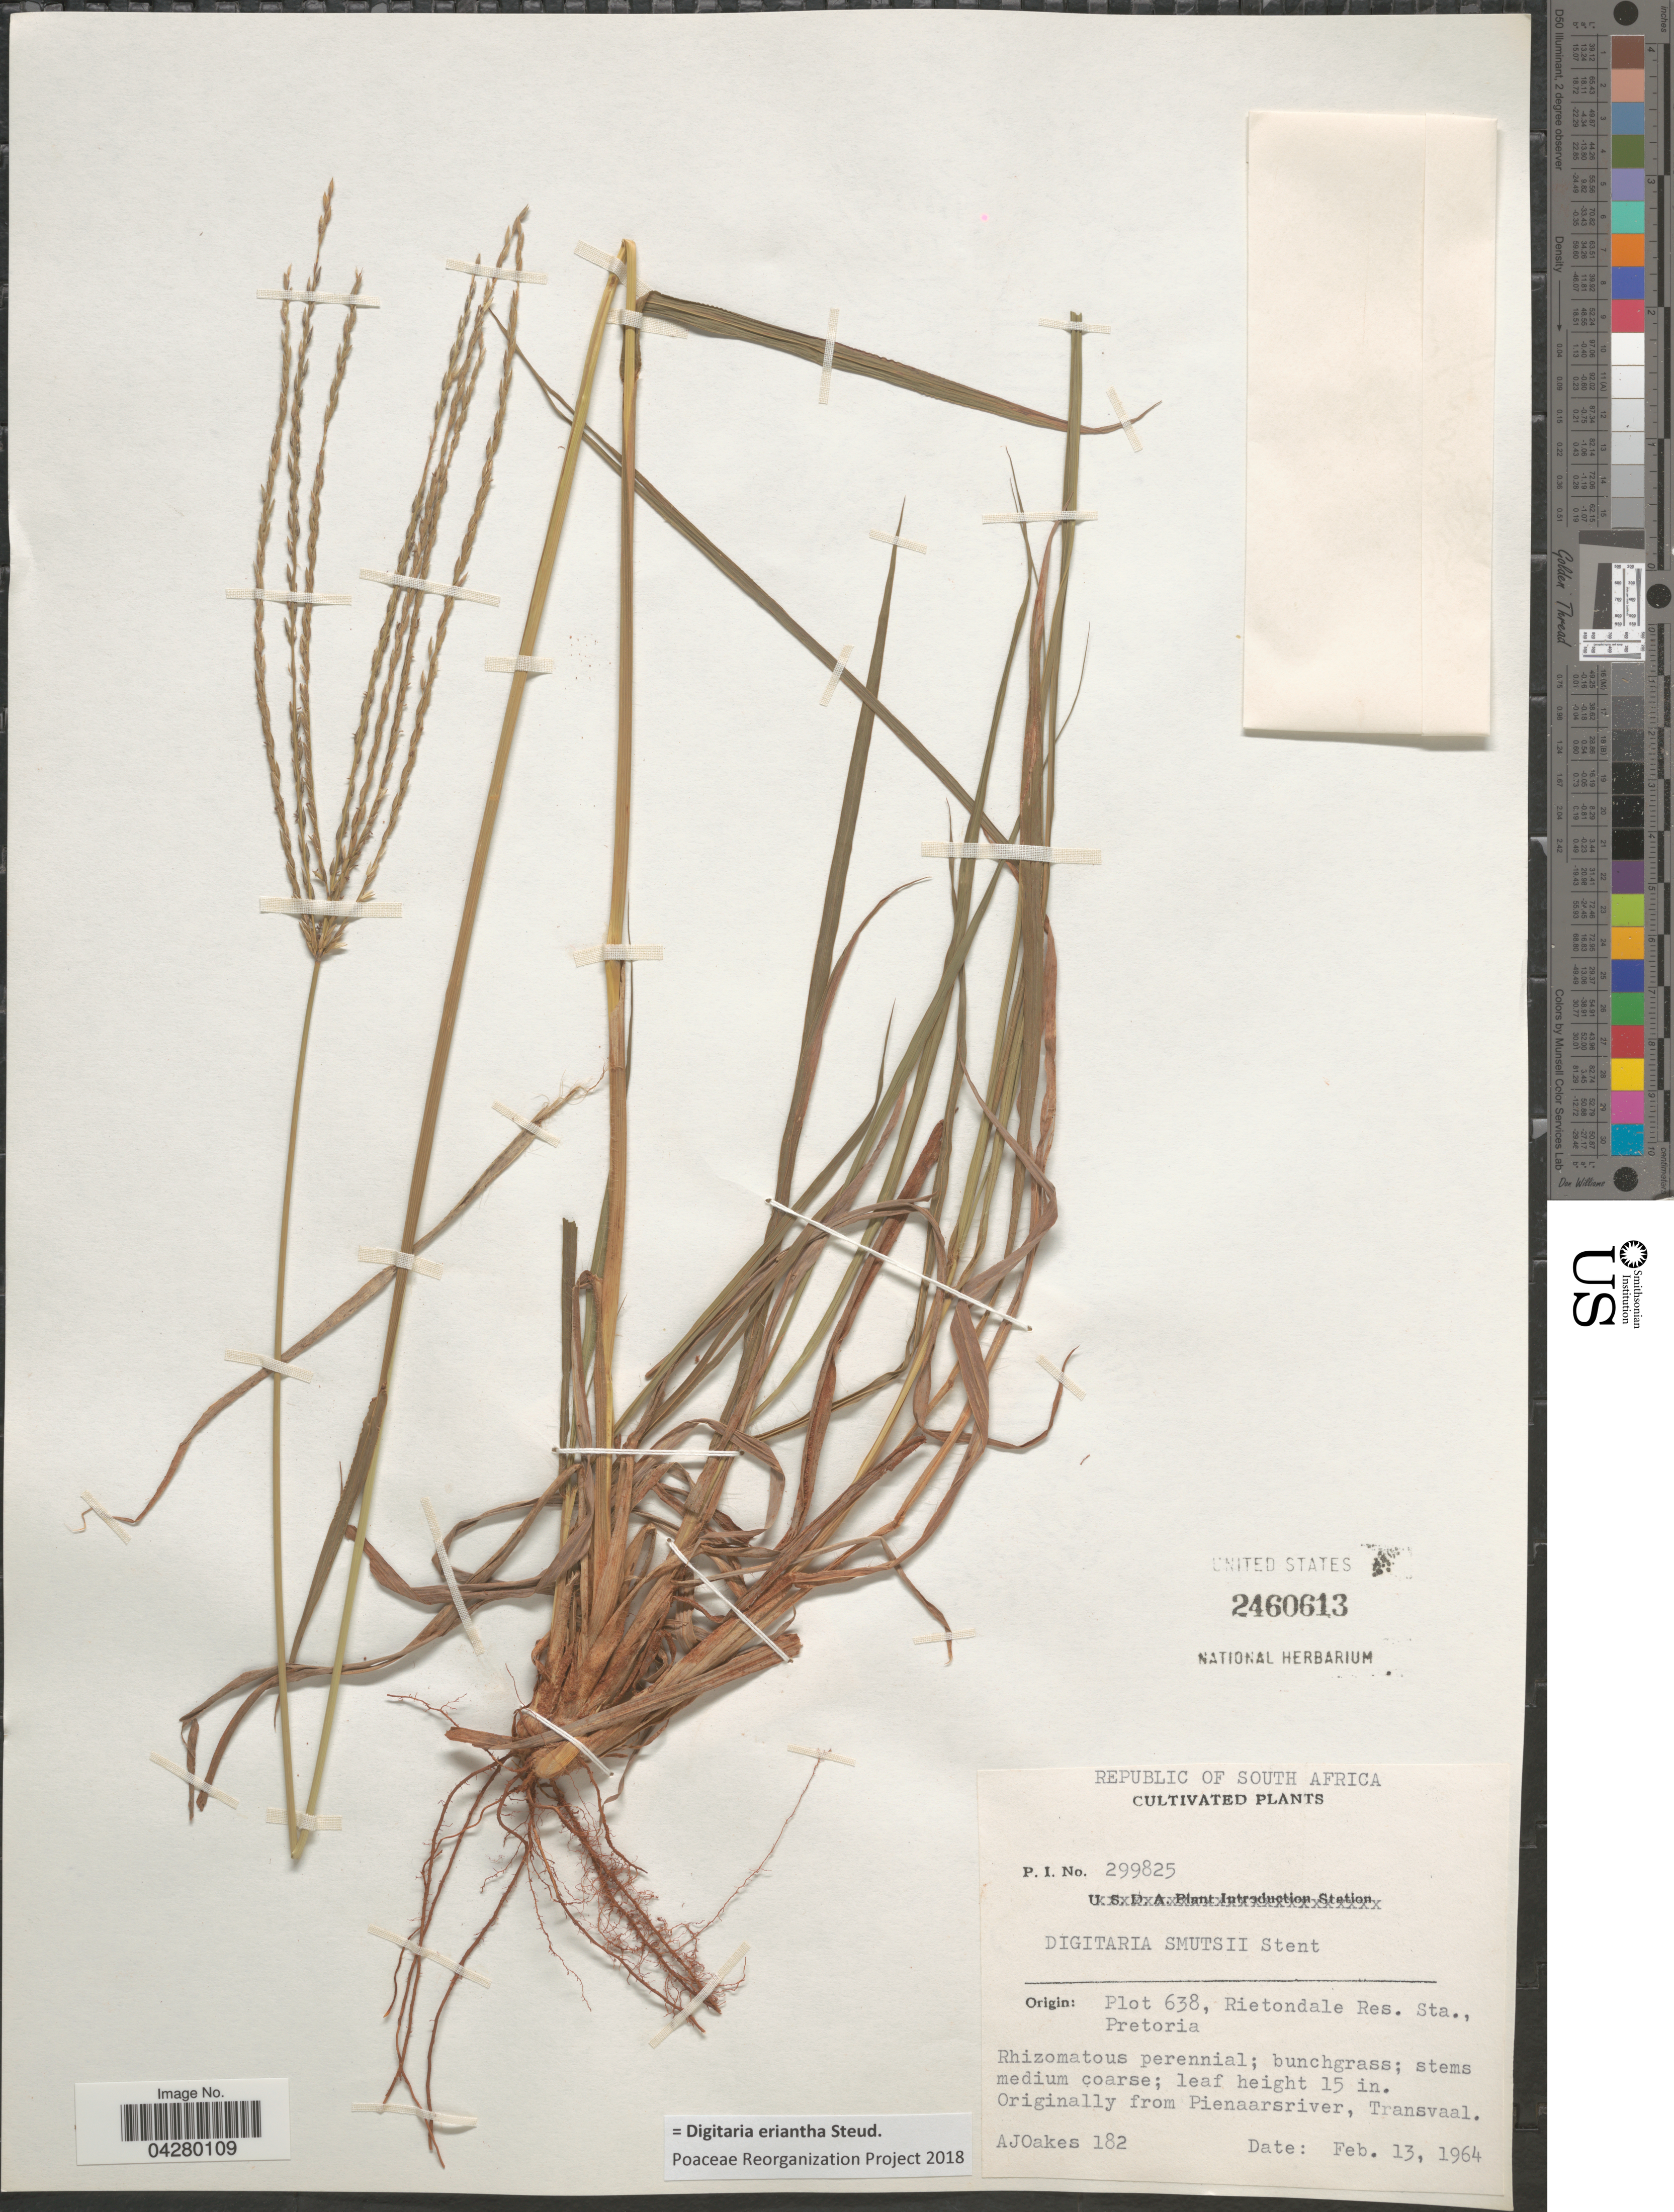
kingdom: Plantae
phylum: Tracheophyta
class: Liliopsida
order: Poales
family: Poaceae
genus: Digitaria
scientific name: Digitaria eriantha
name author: Steud.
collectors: A. Oakes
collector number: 182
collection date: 1964-02-13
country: South Africa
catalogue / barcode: US 2460613